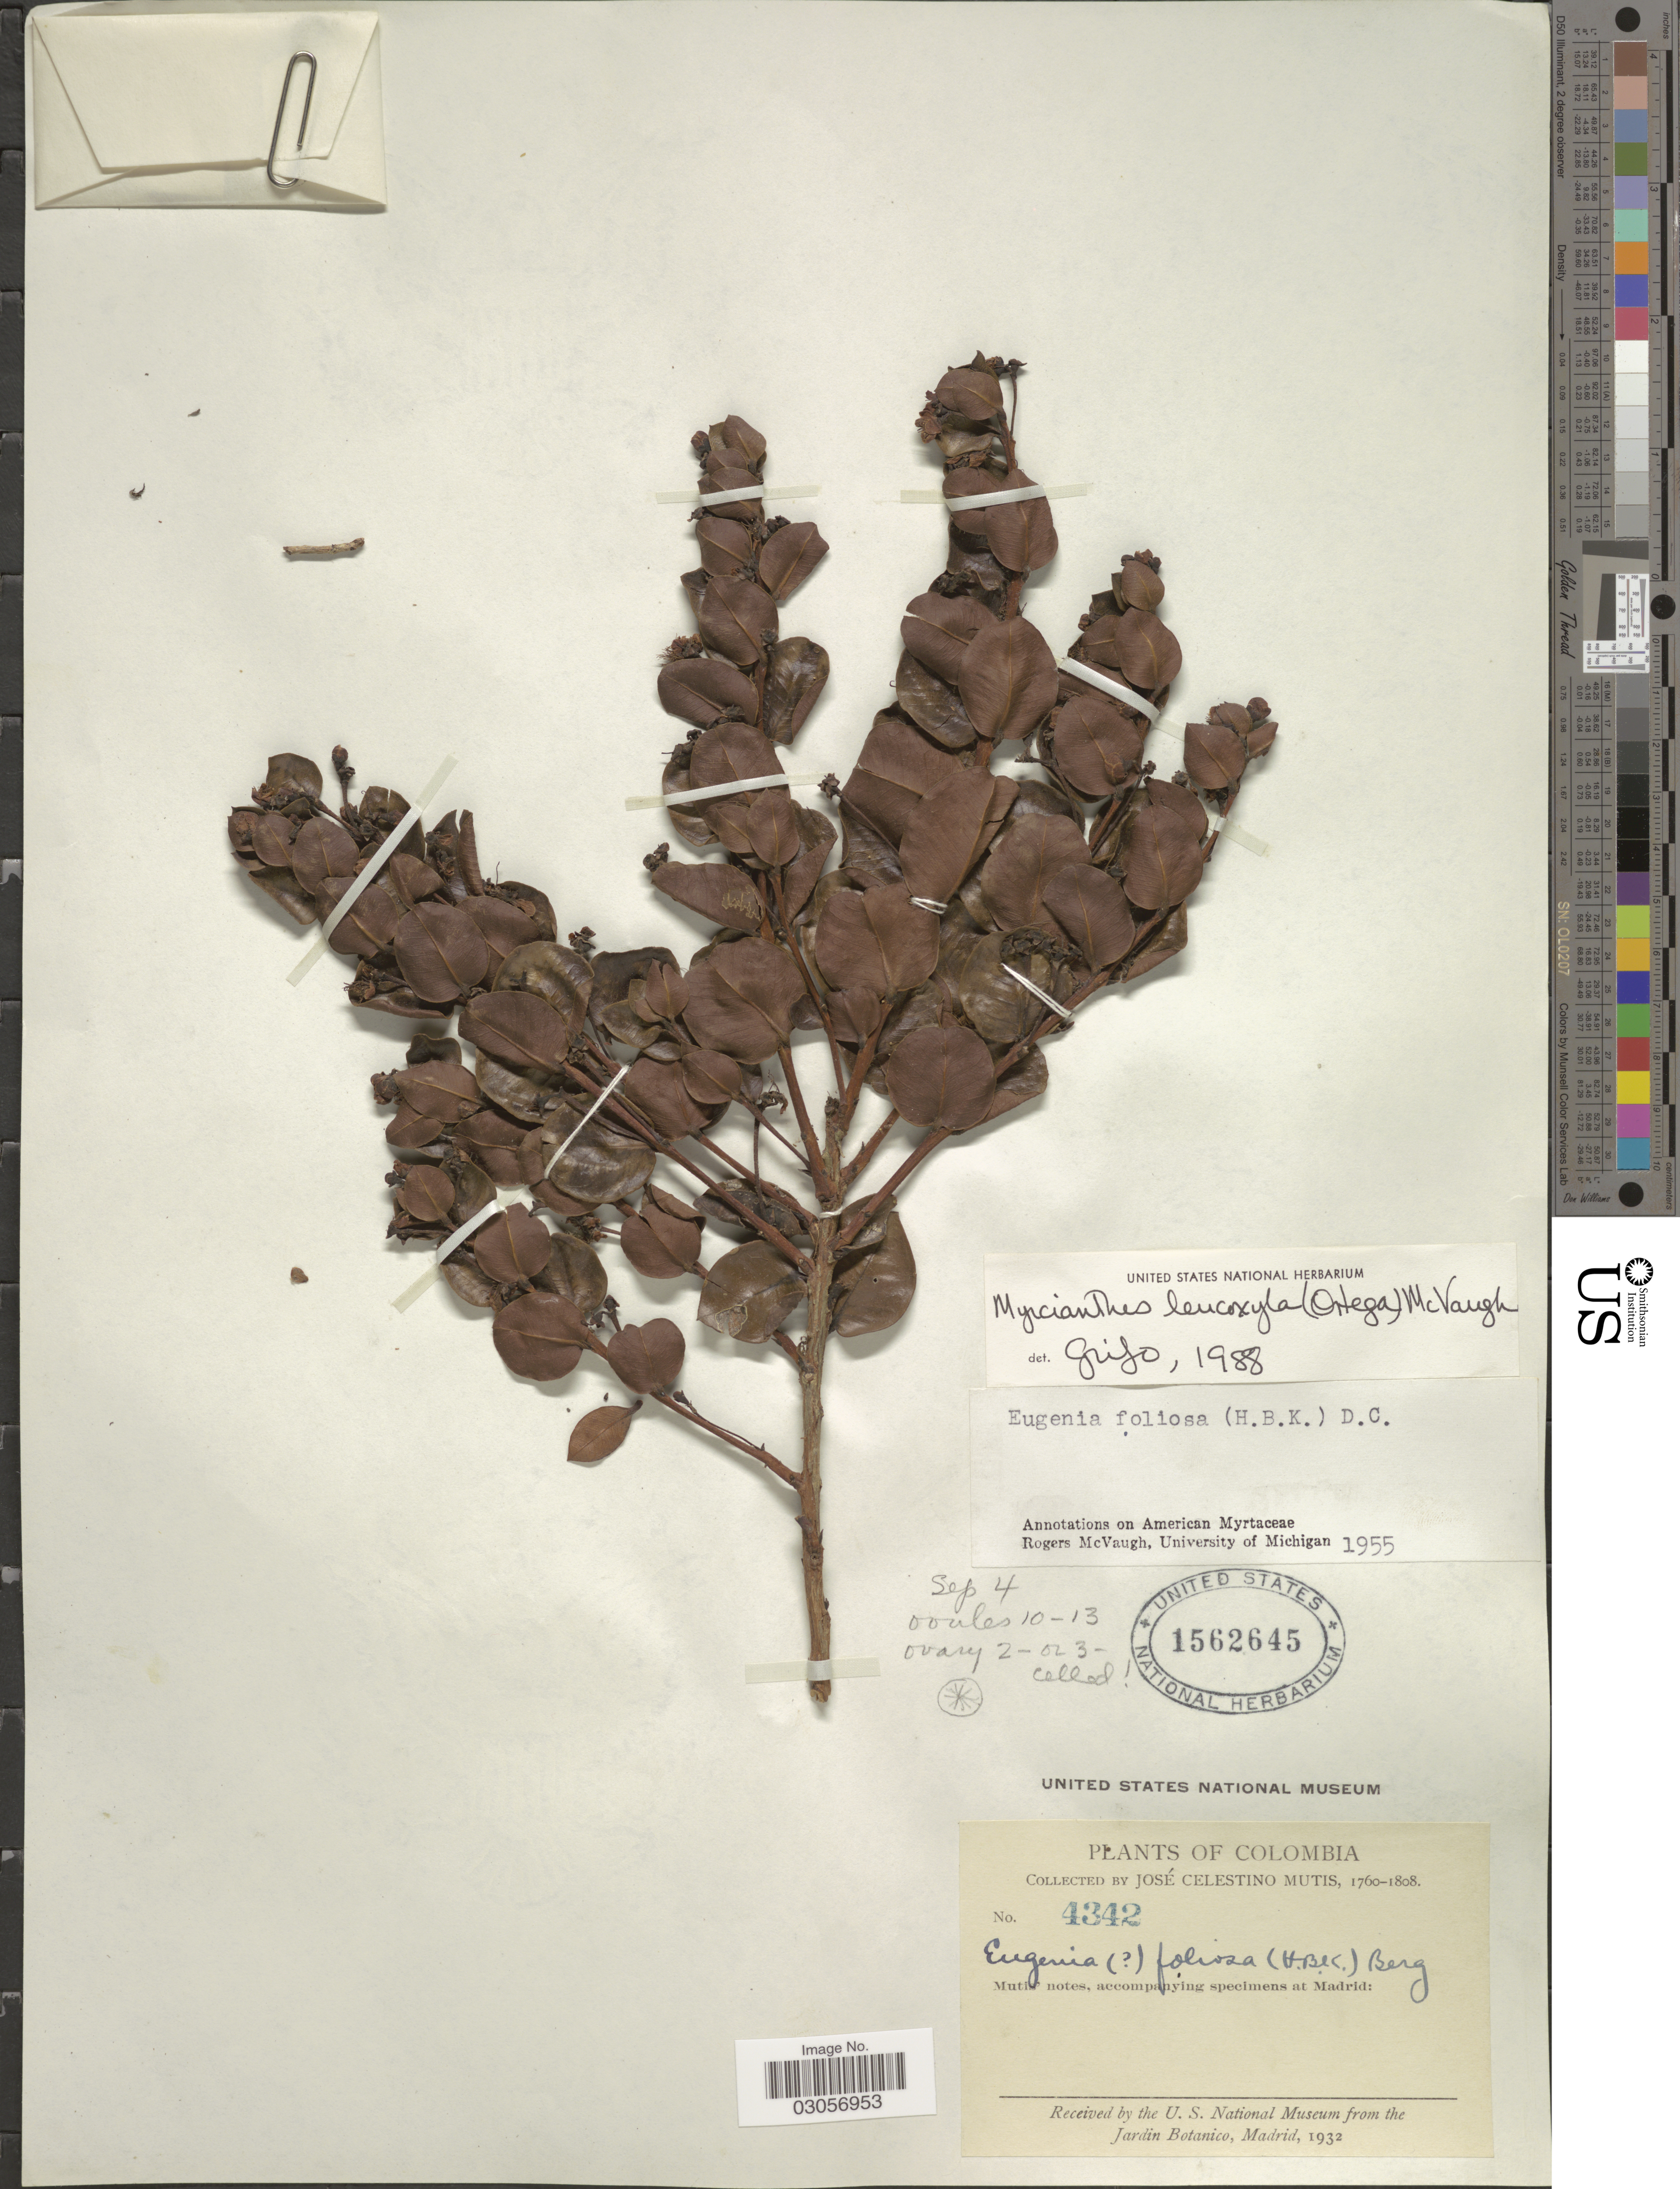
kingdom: Plantae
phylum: Tracheophyta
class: Magnoliopsida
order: Myrtales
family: Myrtaceae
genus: Myrcianthes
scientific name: Myrcianthes leucoxyla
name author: (Ortega) McVaugh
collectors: J. C. B. Mutis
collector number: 4342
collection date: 1760/1808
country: Colombia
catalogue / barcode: US 1562645